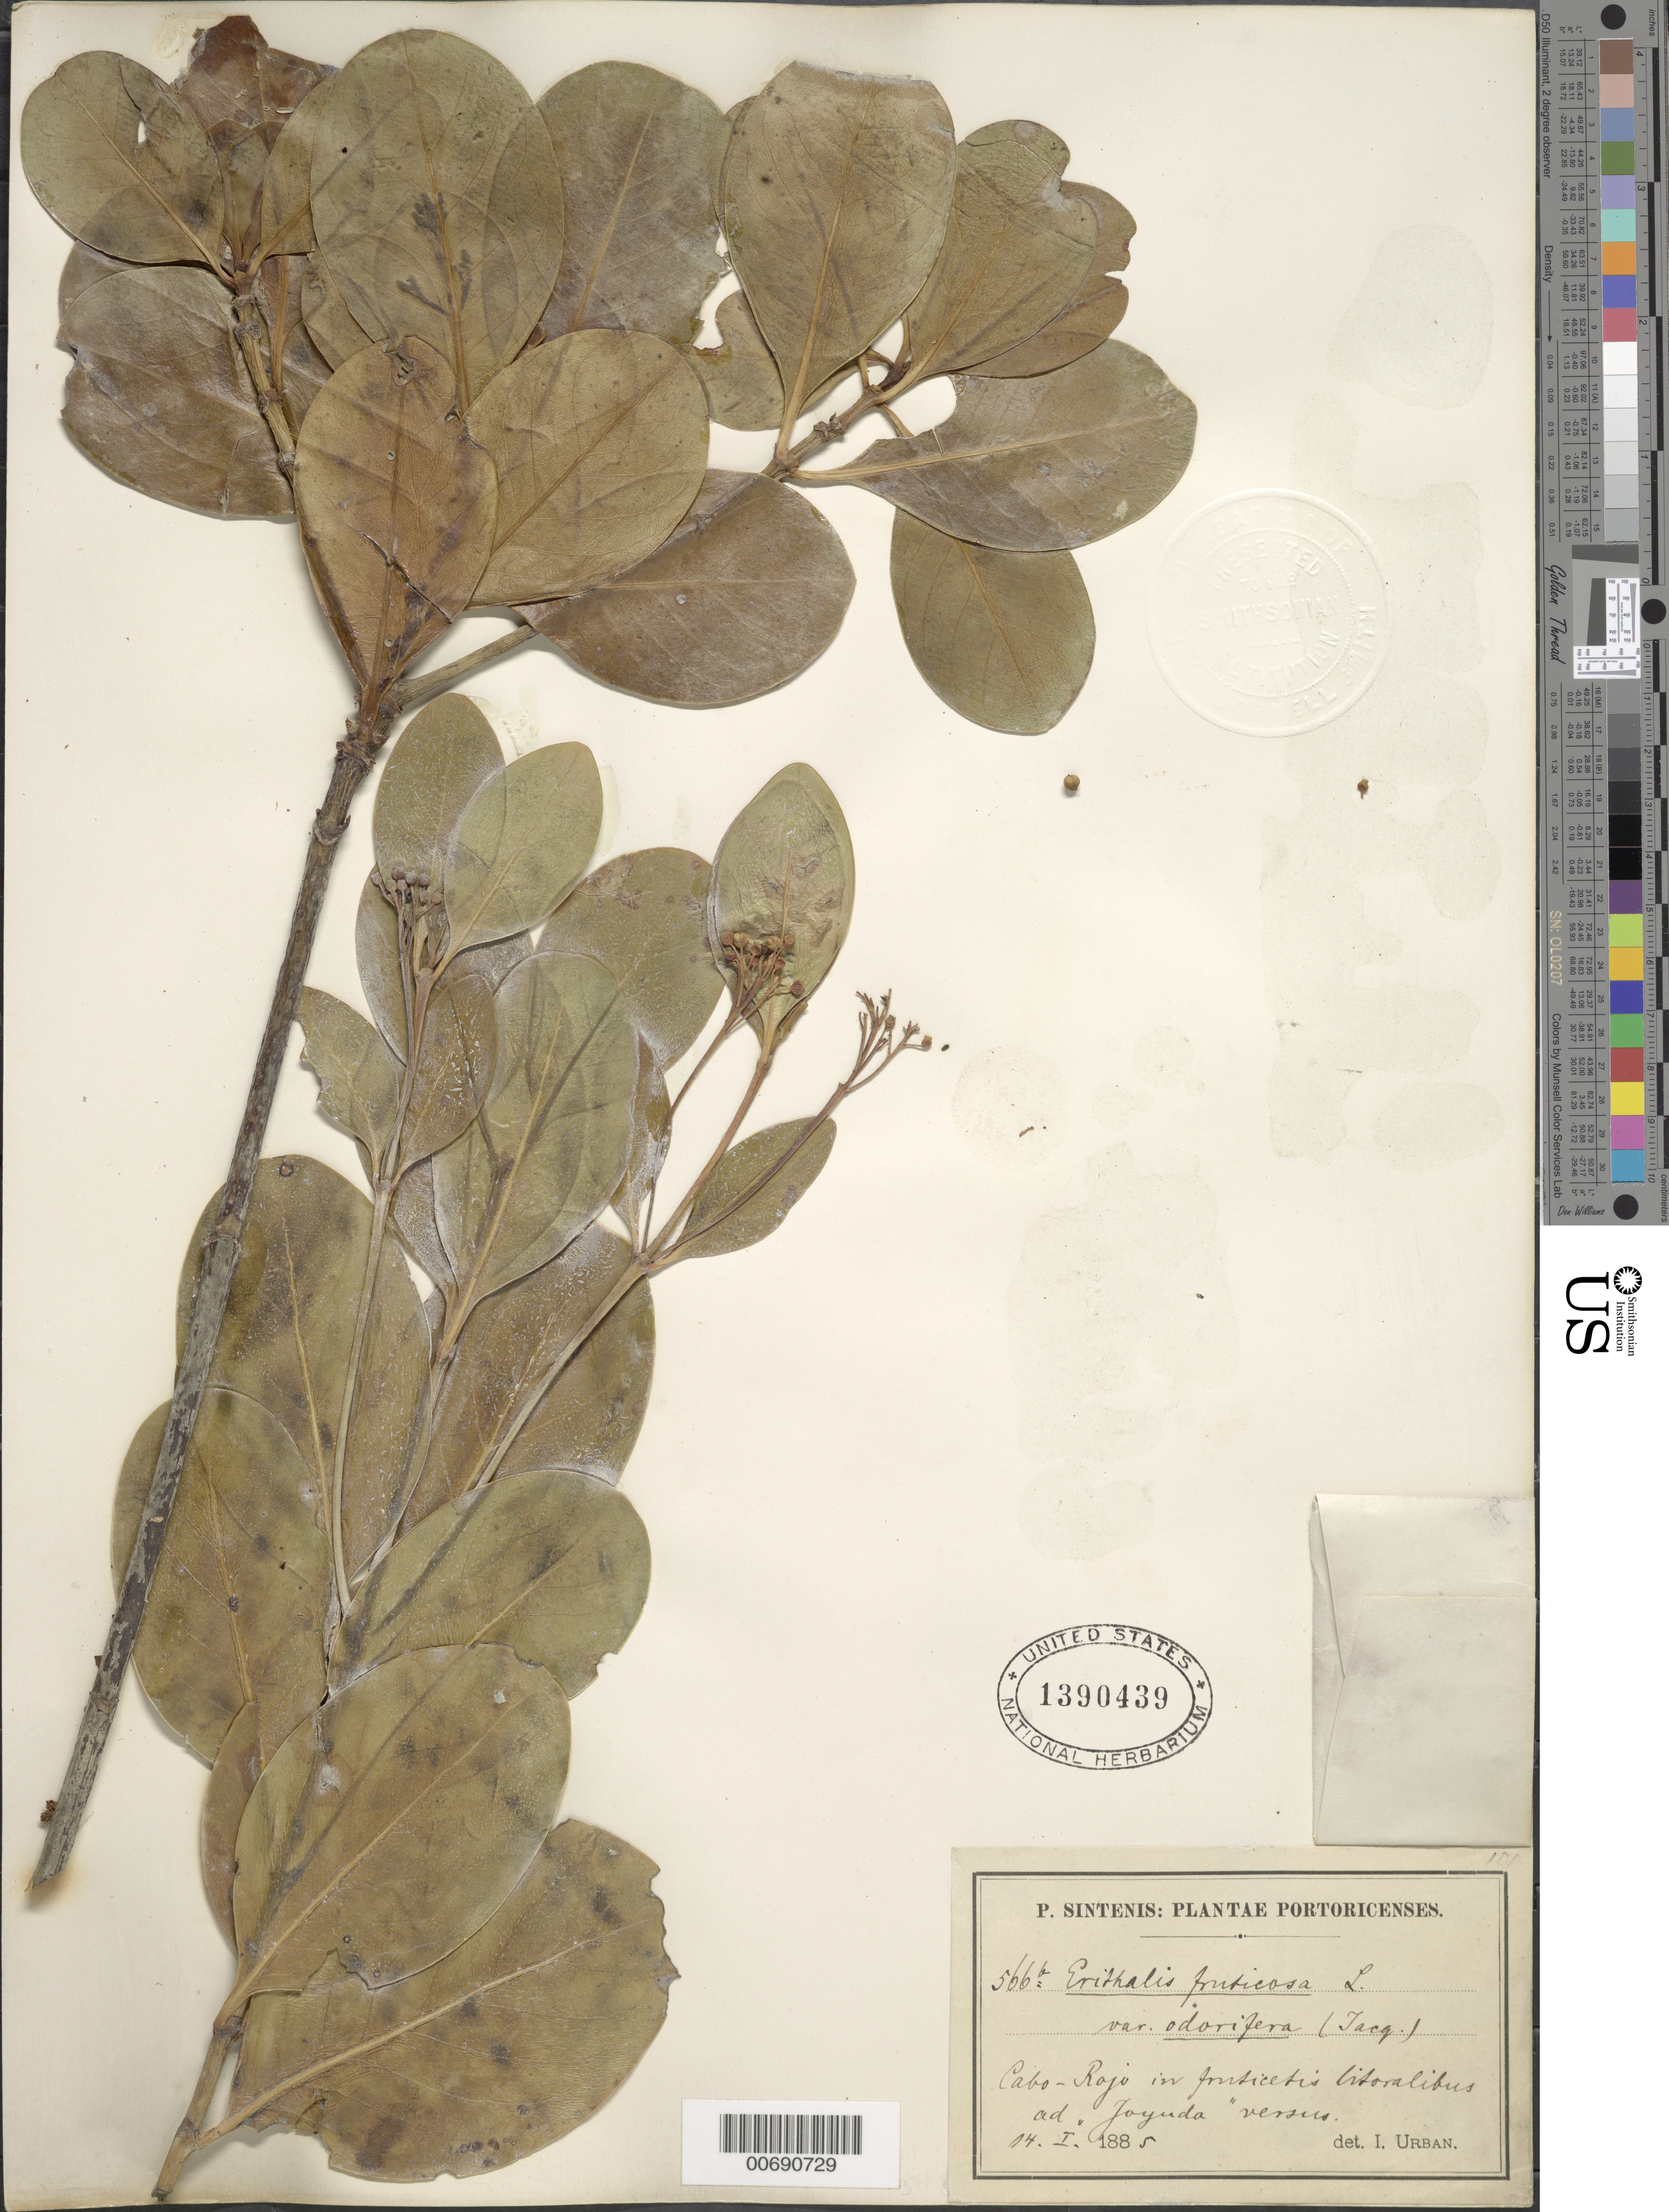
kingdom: Plantae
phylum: Tracheophyta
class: Magnoliopsida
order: Gentianales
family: Rubiaceae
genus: Erithalis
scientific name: Erithalis fruticosa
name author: L.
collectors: P. Sintenis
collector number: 566 b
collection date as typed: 04 Jan 1885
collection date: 1885-01-04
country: Puerto Rico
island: Greater Antilles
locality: Cabo Rojo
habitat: in fruticetis litoralibus ad Joyuda versus.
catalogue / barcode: US 1390439